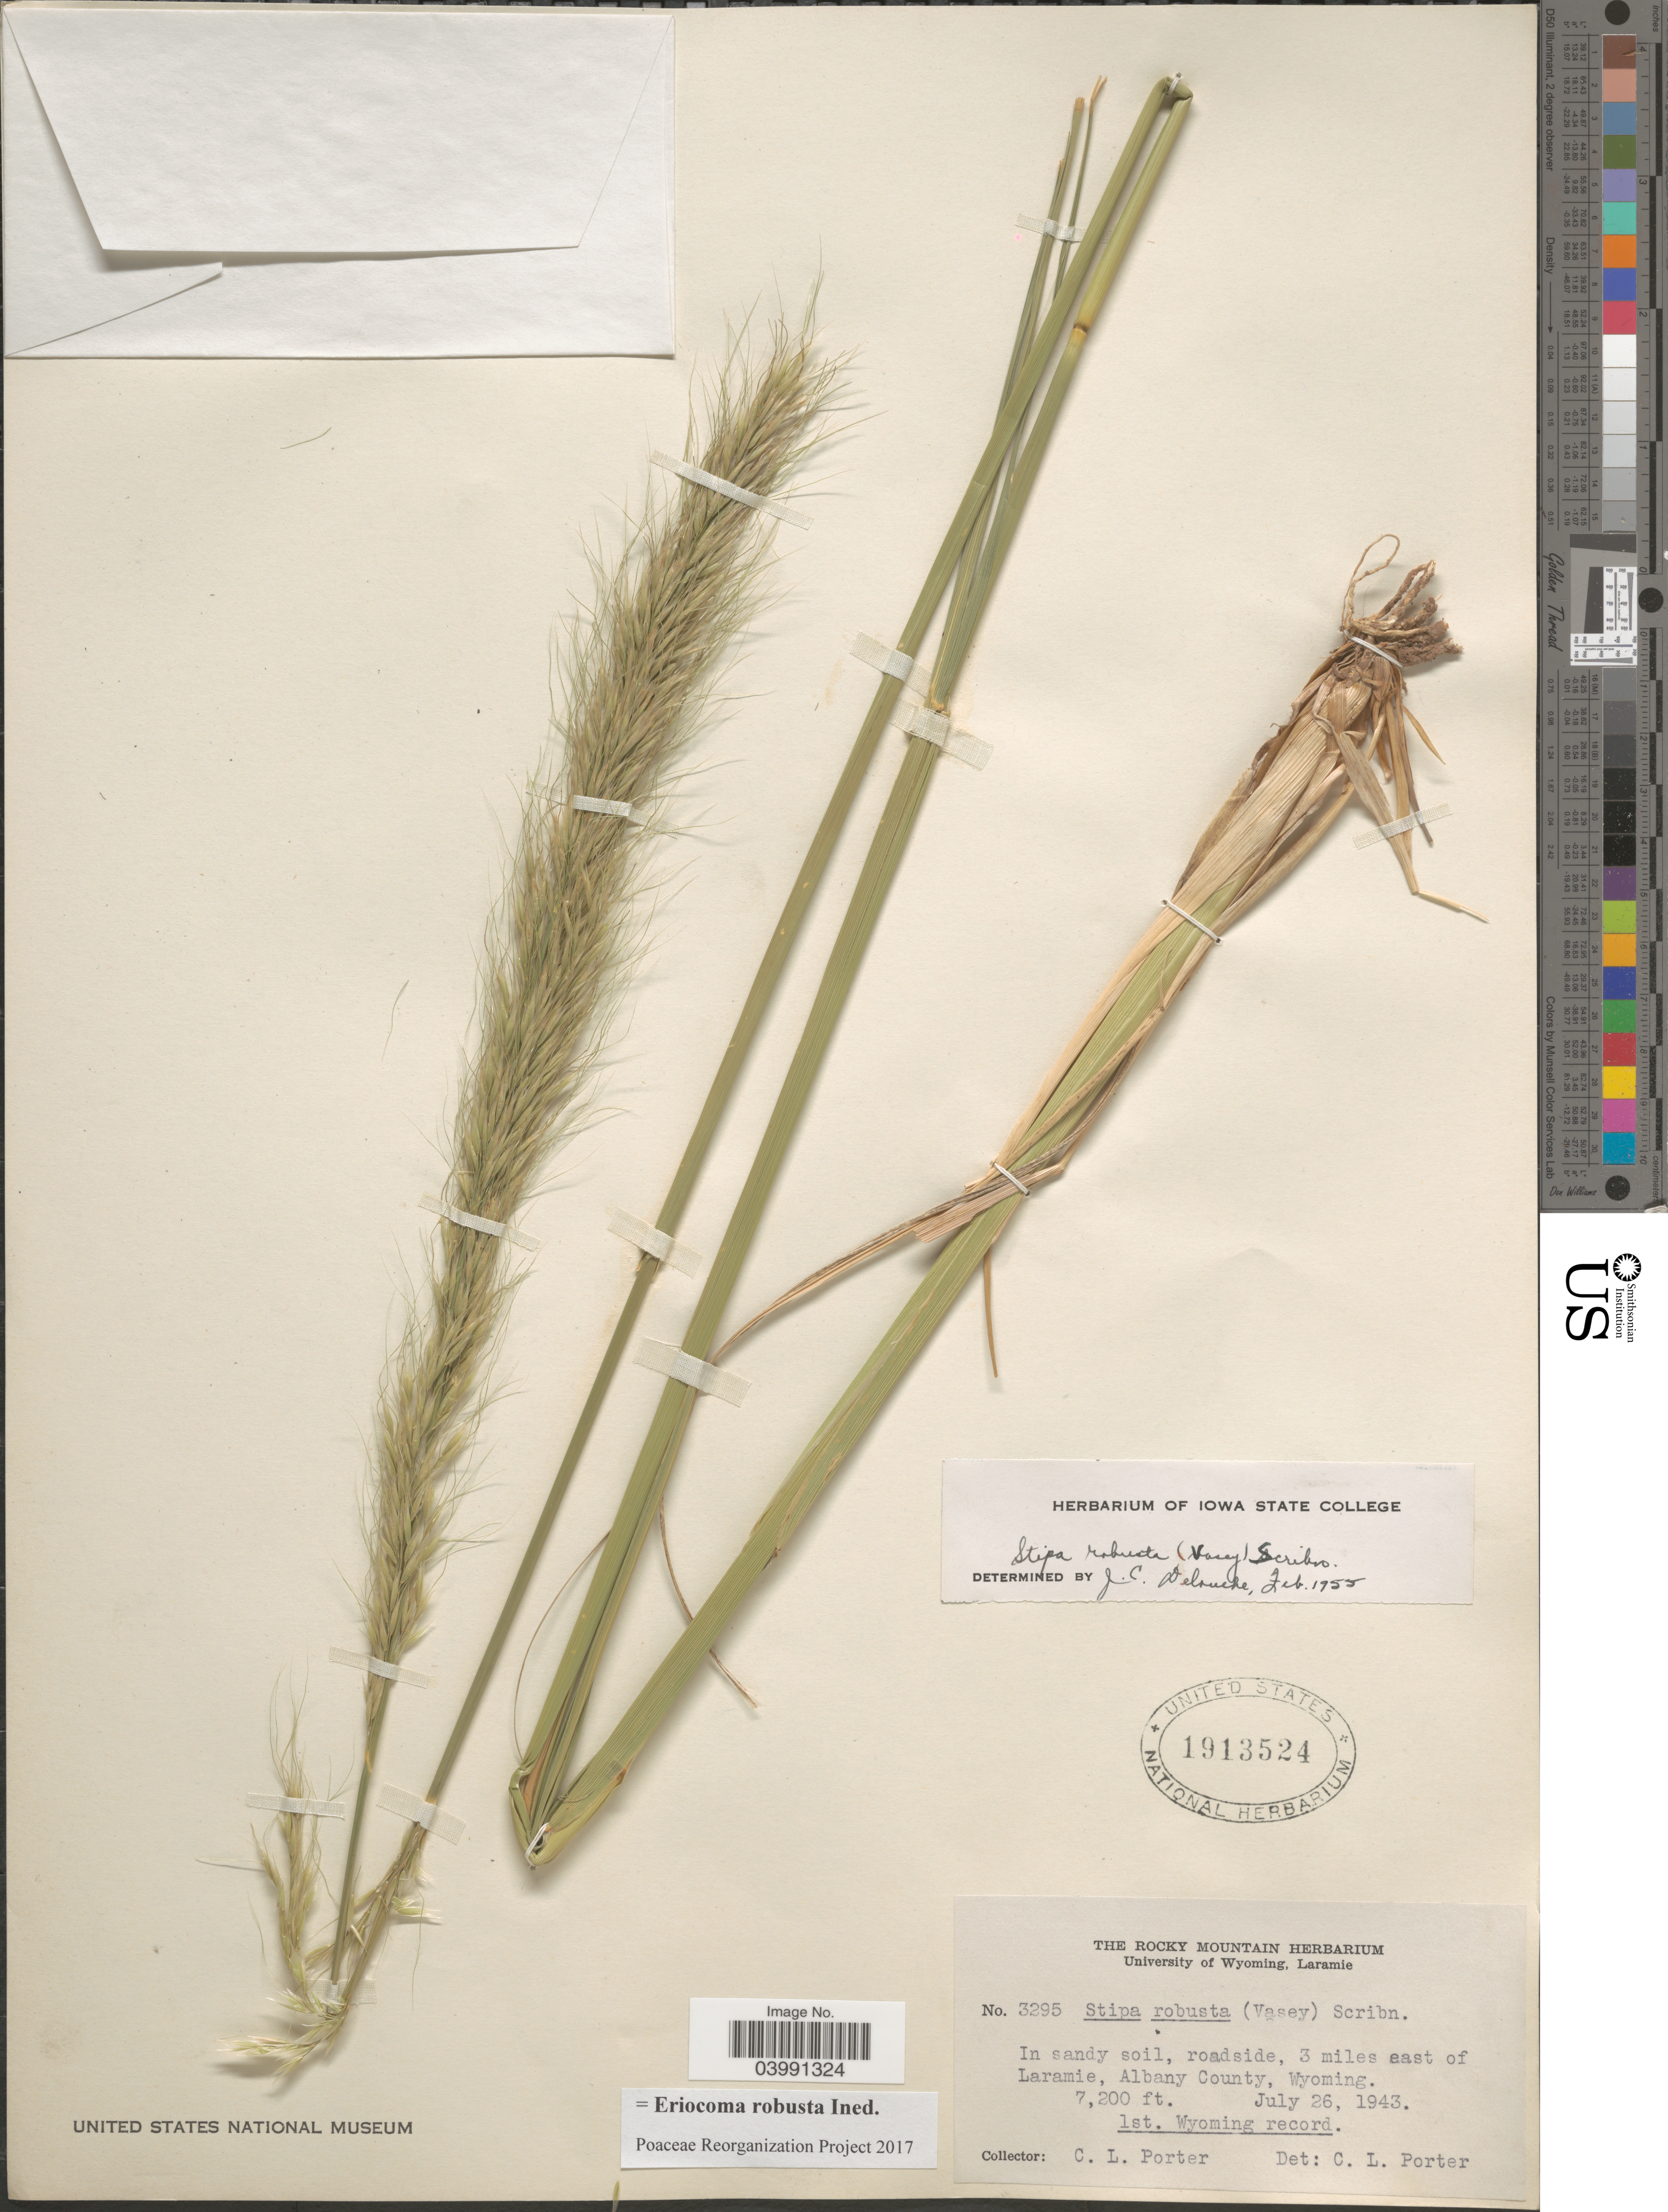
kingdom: Plantae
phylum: Tracheophyta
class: Liliopsida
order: Poales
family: Poaceae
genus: Eriocoma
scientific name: Eriocoma robusta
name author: (Vasey) Romasch.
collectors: C. L. Porter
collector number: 3295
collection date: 1943-07-26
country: United States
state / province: Wyoming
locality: In sandy soil, roadside, 3 miles east of Laramie, Albany County.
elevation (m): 2195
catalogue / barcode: US 1913524